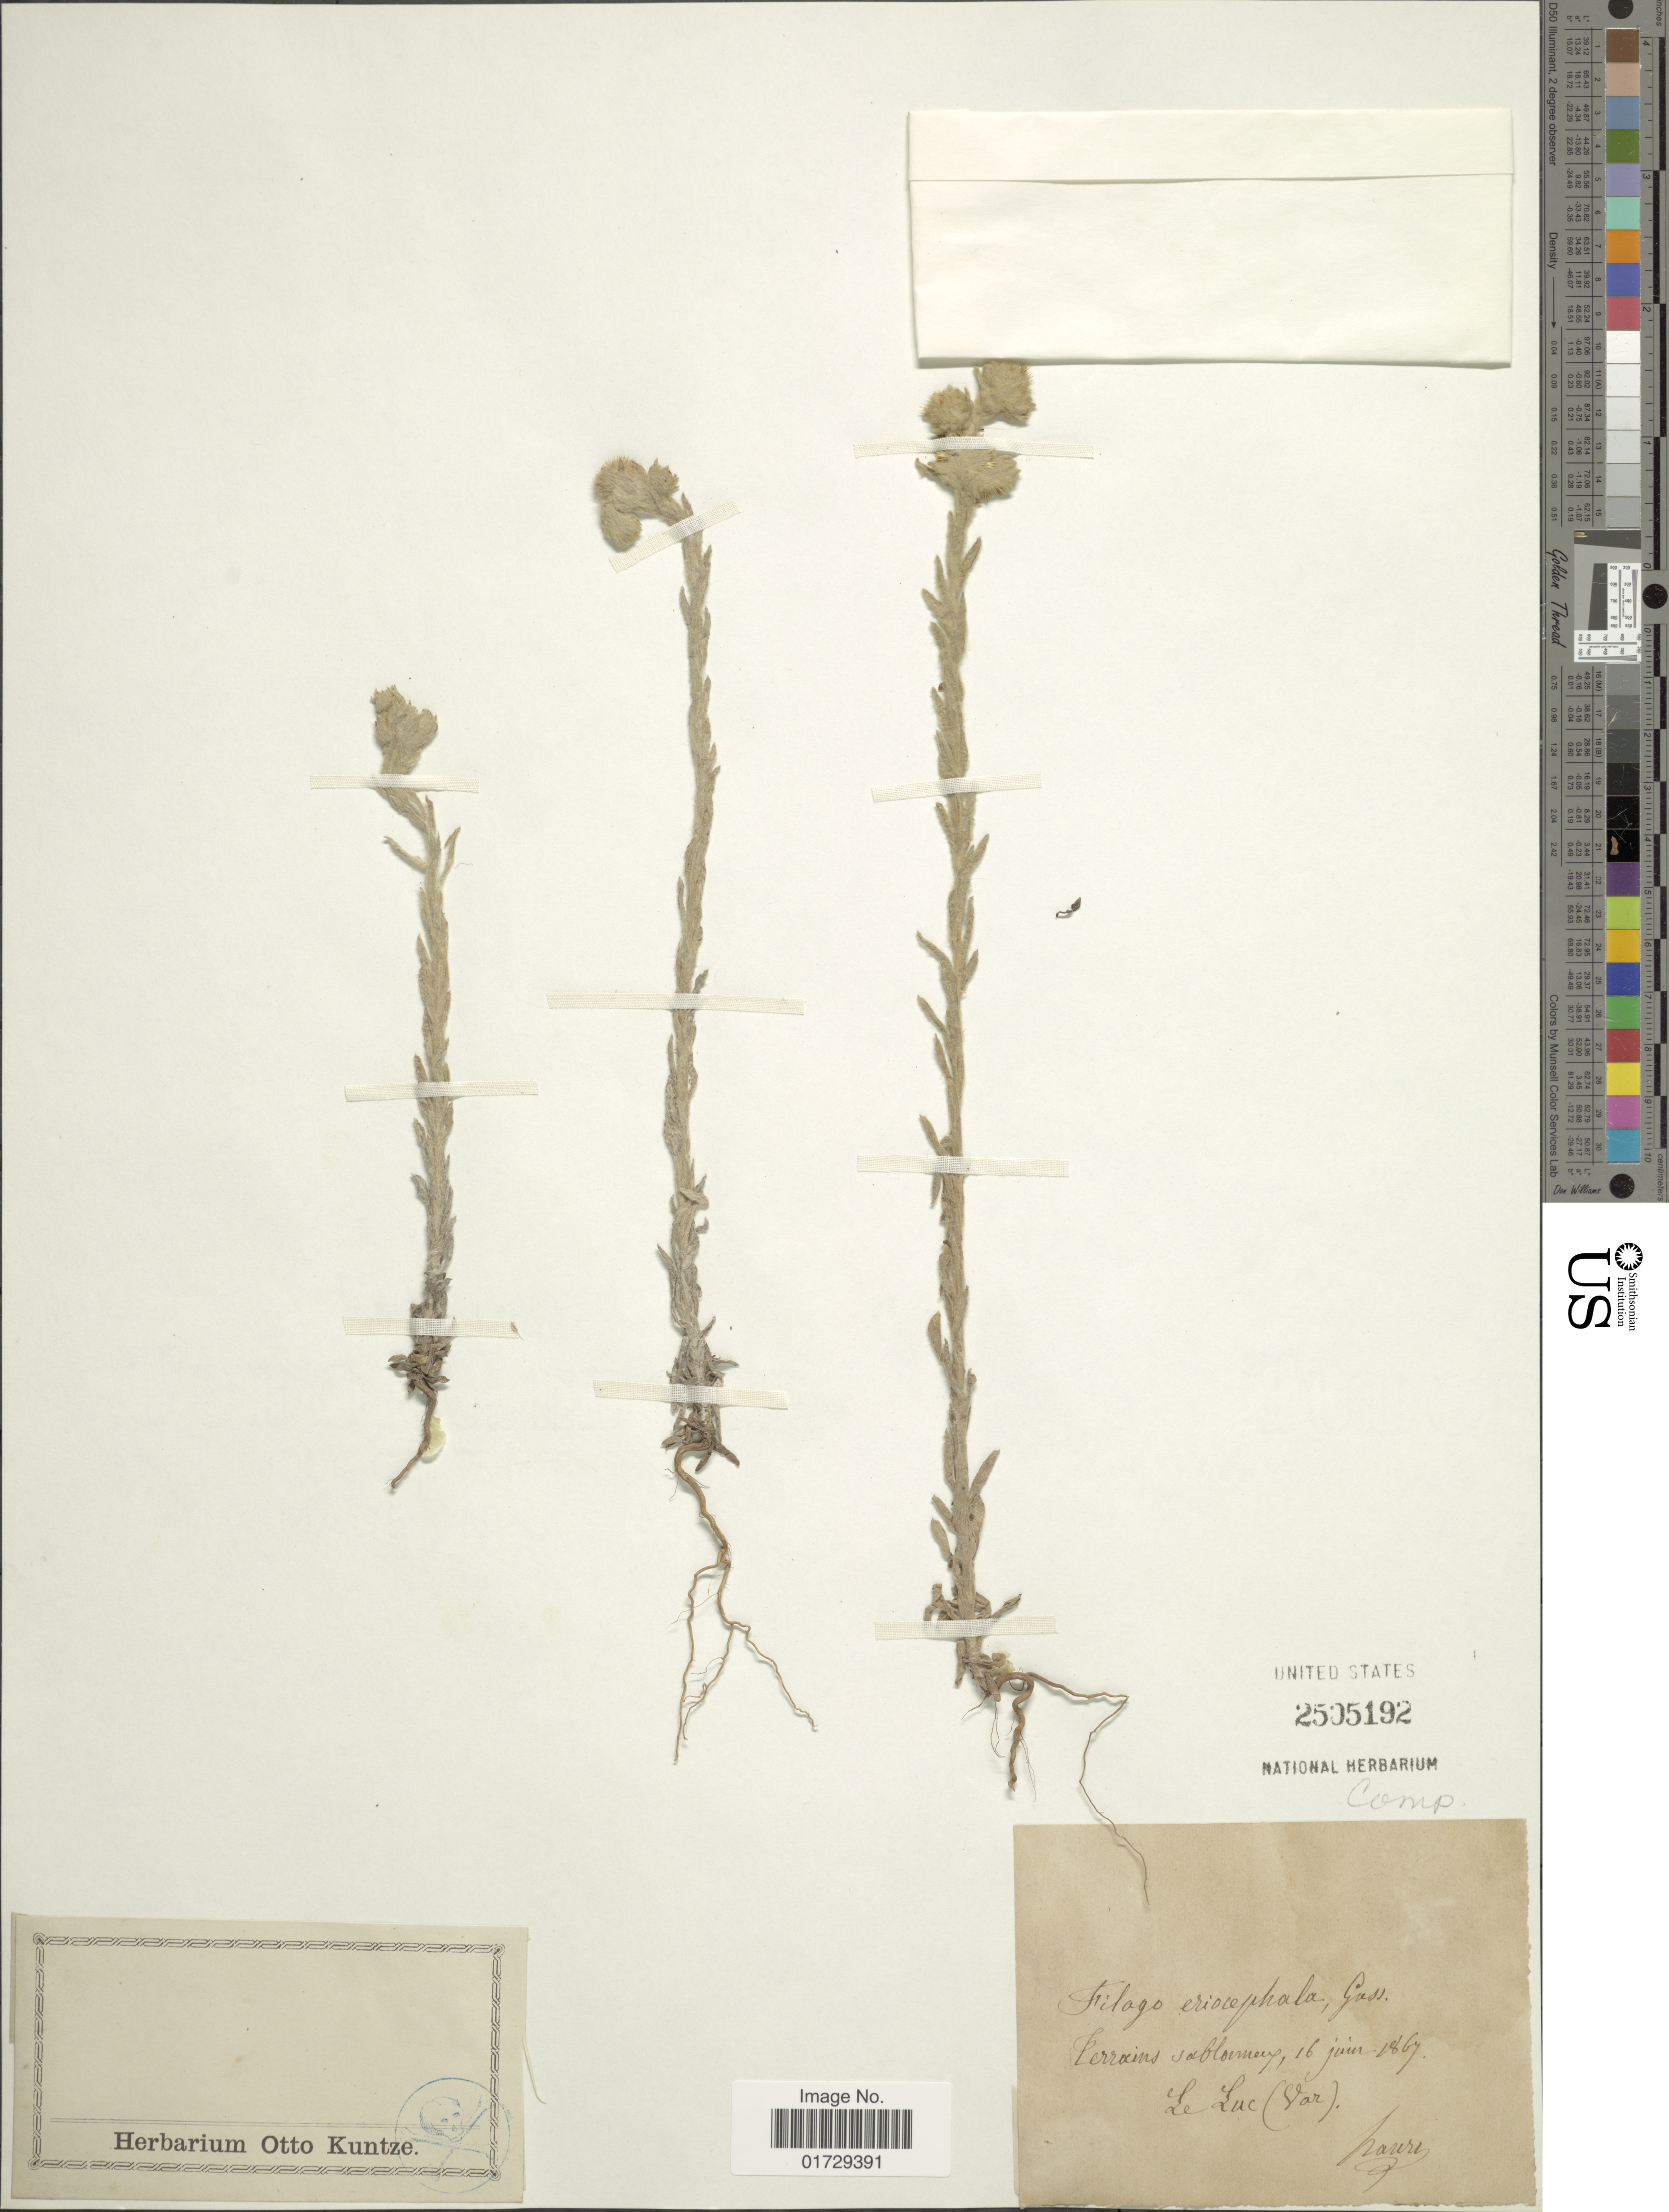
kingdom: Plantae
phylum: Tracheophyta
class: Magnoliopsida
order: Asterales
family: Asteraceae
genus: Filago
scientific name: Filago eriocephala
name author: Gussone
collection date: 1869-06-16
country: France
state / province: Provence-Alpes-Côte d'Azur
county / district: Var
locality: Terricins sablomey, Le Luc (Var) [unsure placement]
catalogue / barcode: US 2505192